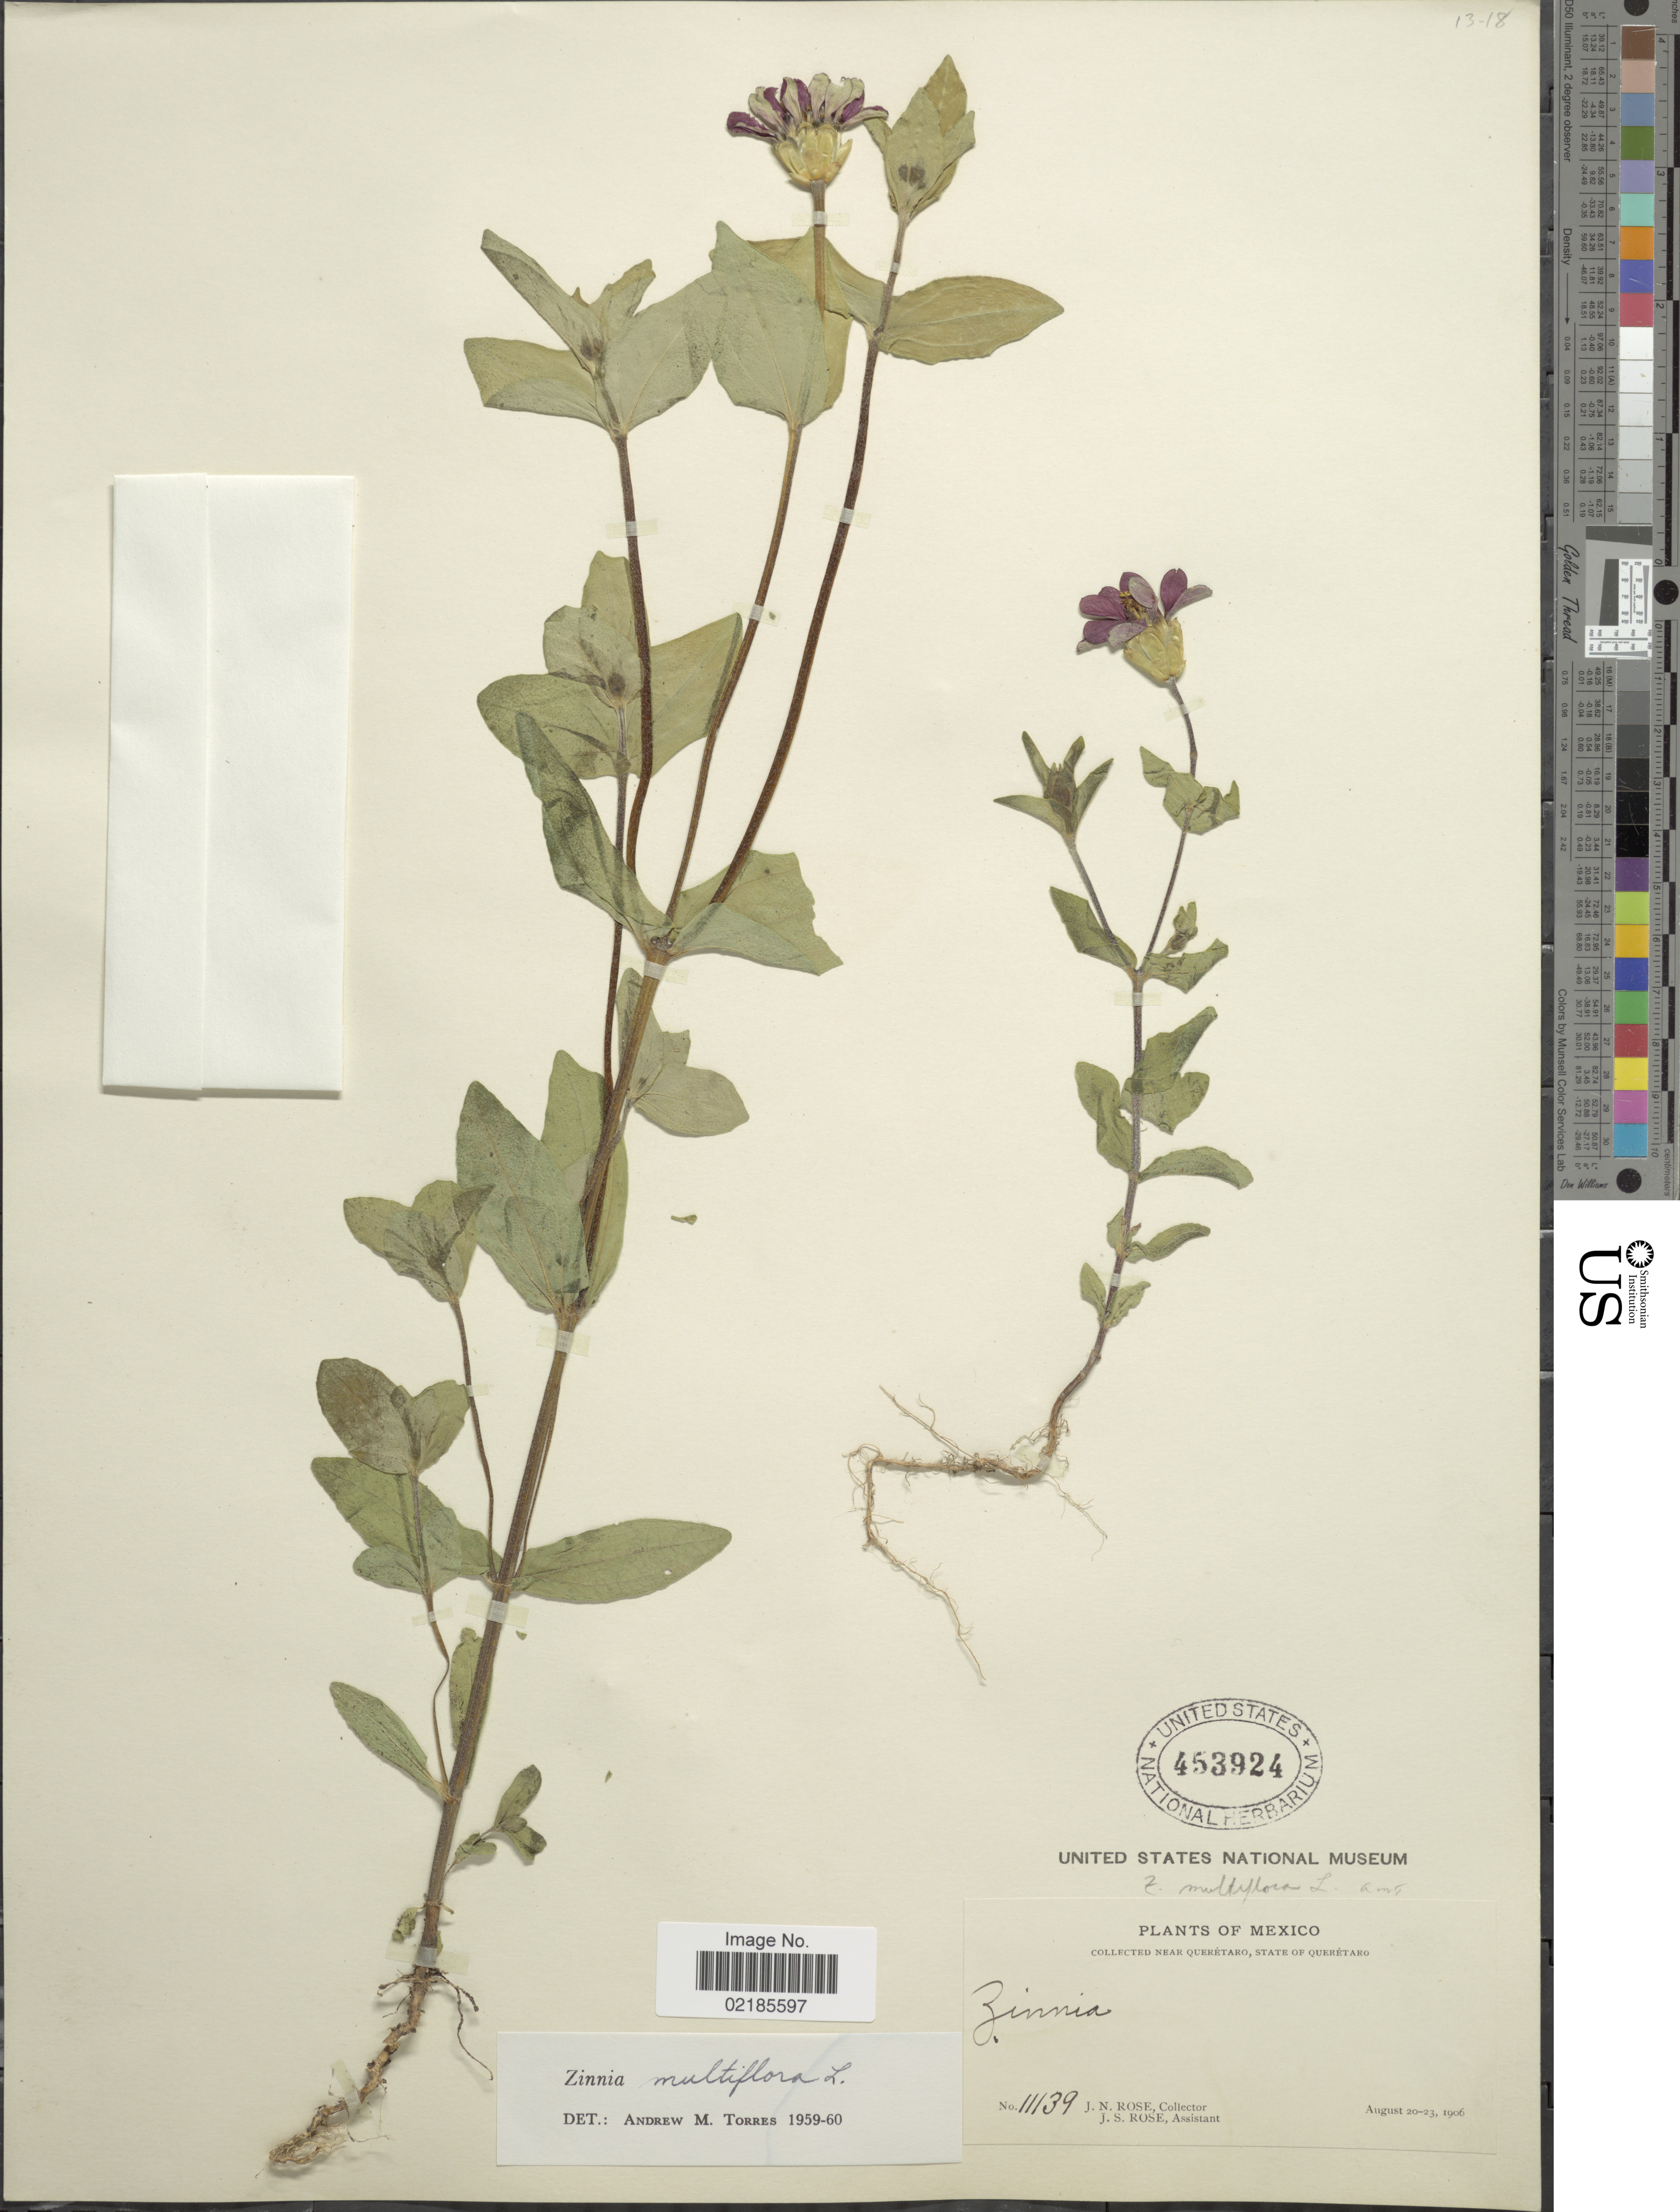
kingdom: Plantae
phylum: Tracheophyta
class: Magnoliopsida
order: Asterales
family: Asteraceae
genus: Zinnia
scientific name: Zinnia peruviana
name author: (L.) L.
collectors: J. N. Rose & J. S. Rose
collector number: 11139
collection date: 1906-08-20/1906-08-23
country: Mexico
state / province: Querétaro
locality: Near Queretaro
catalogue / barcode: US 453924